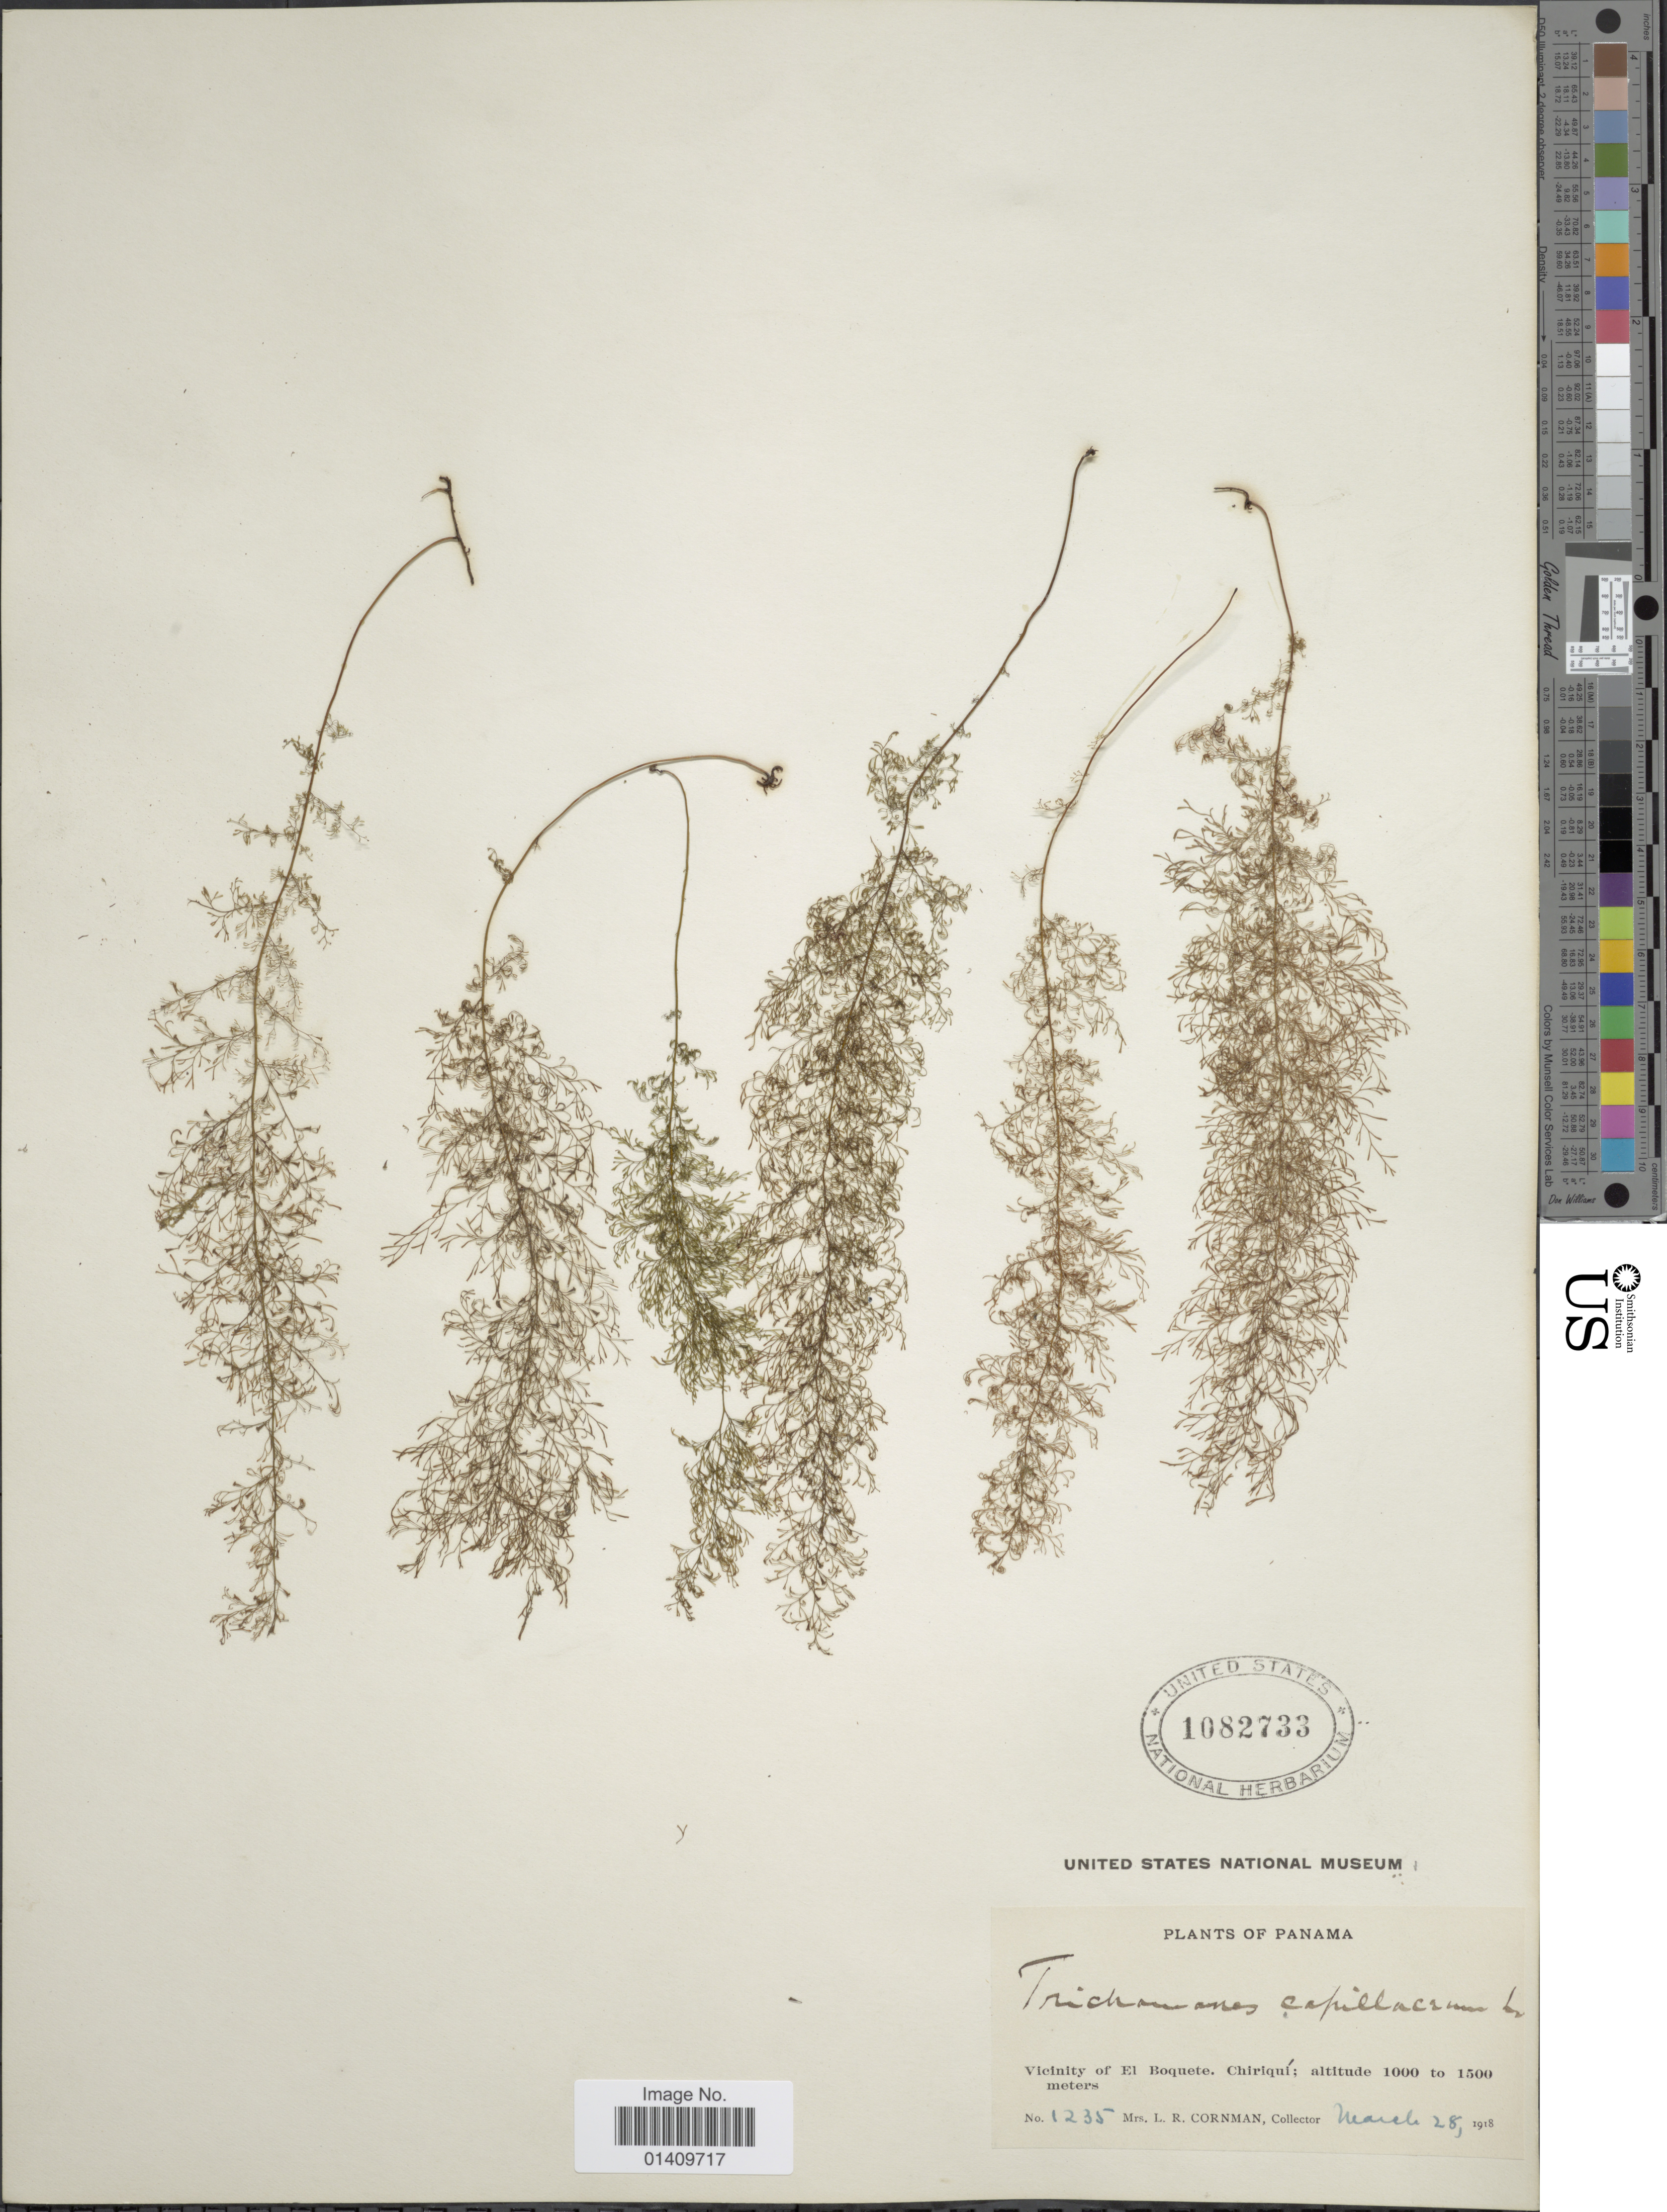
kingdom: Plantae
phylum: Tracheophyta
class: Polypodiopsida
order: Hymenophyllales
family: Hymenophyllaceae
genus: Polyphlebium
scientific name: Polyphlebium capillaceum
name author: (L.) Ebihara & Dubuisson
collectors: L. Cornman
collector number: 1235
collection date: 1918-03-28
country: Panama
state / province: Chiriqui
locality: Vicinity of El Boquete Chiriqui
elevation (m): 1000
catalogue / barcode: US 1082733